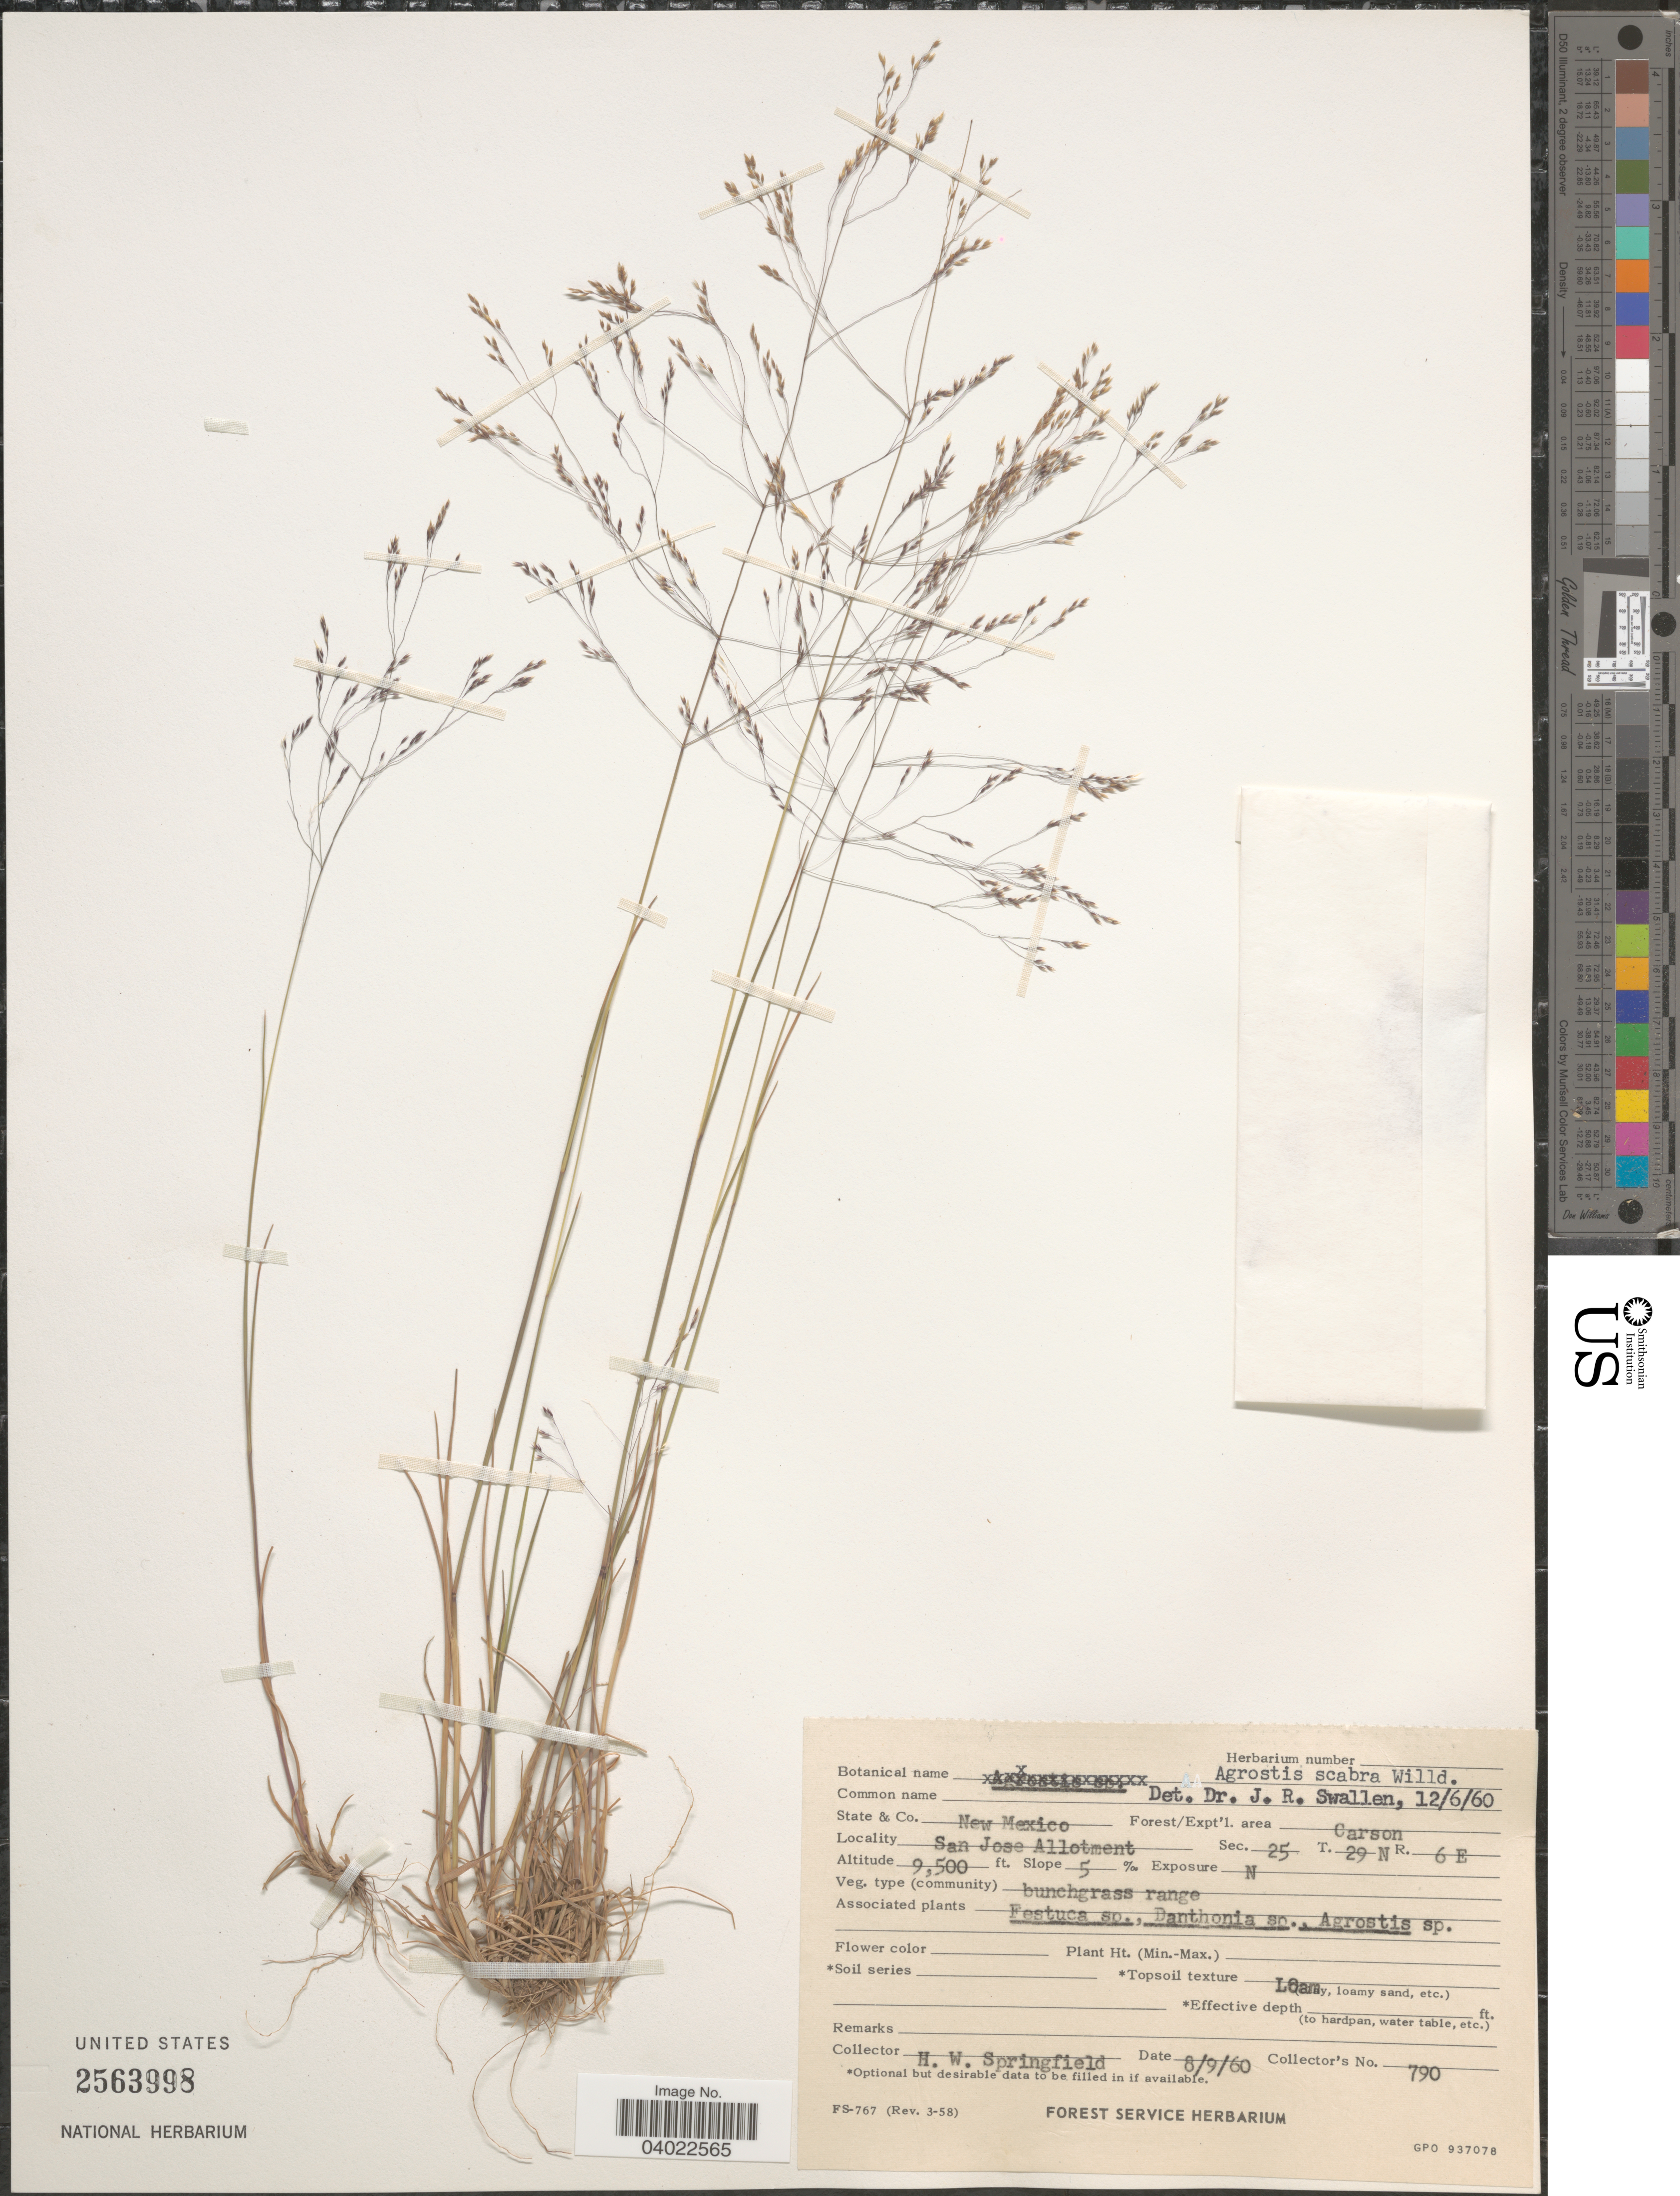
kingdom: Plantae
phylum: Tracheophyta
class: Liliopsida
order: Poales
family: Poaceae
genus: Agrostis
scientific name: Agrostis scabra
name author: Willd.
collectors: H. Springfield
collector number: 790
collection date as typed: Transcribed d/m/y: 9/8/60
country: United States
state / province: New Mexico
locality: Forest/Expt'l. area Carson. San Jose Allotment. Sec. 25 T. 29 N R. 6E.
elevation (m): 2896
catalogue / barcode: US 2563998